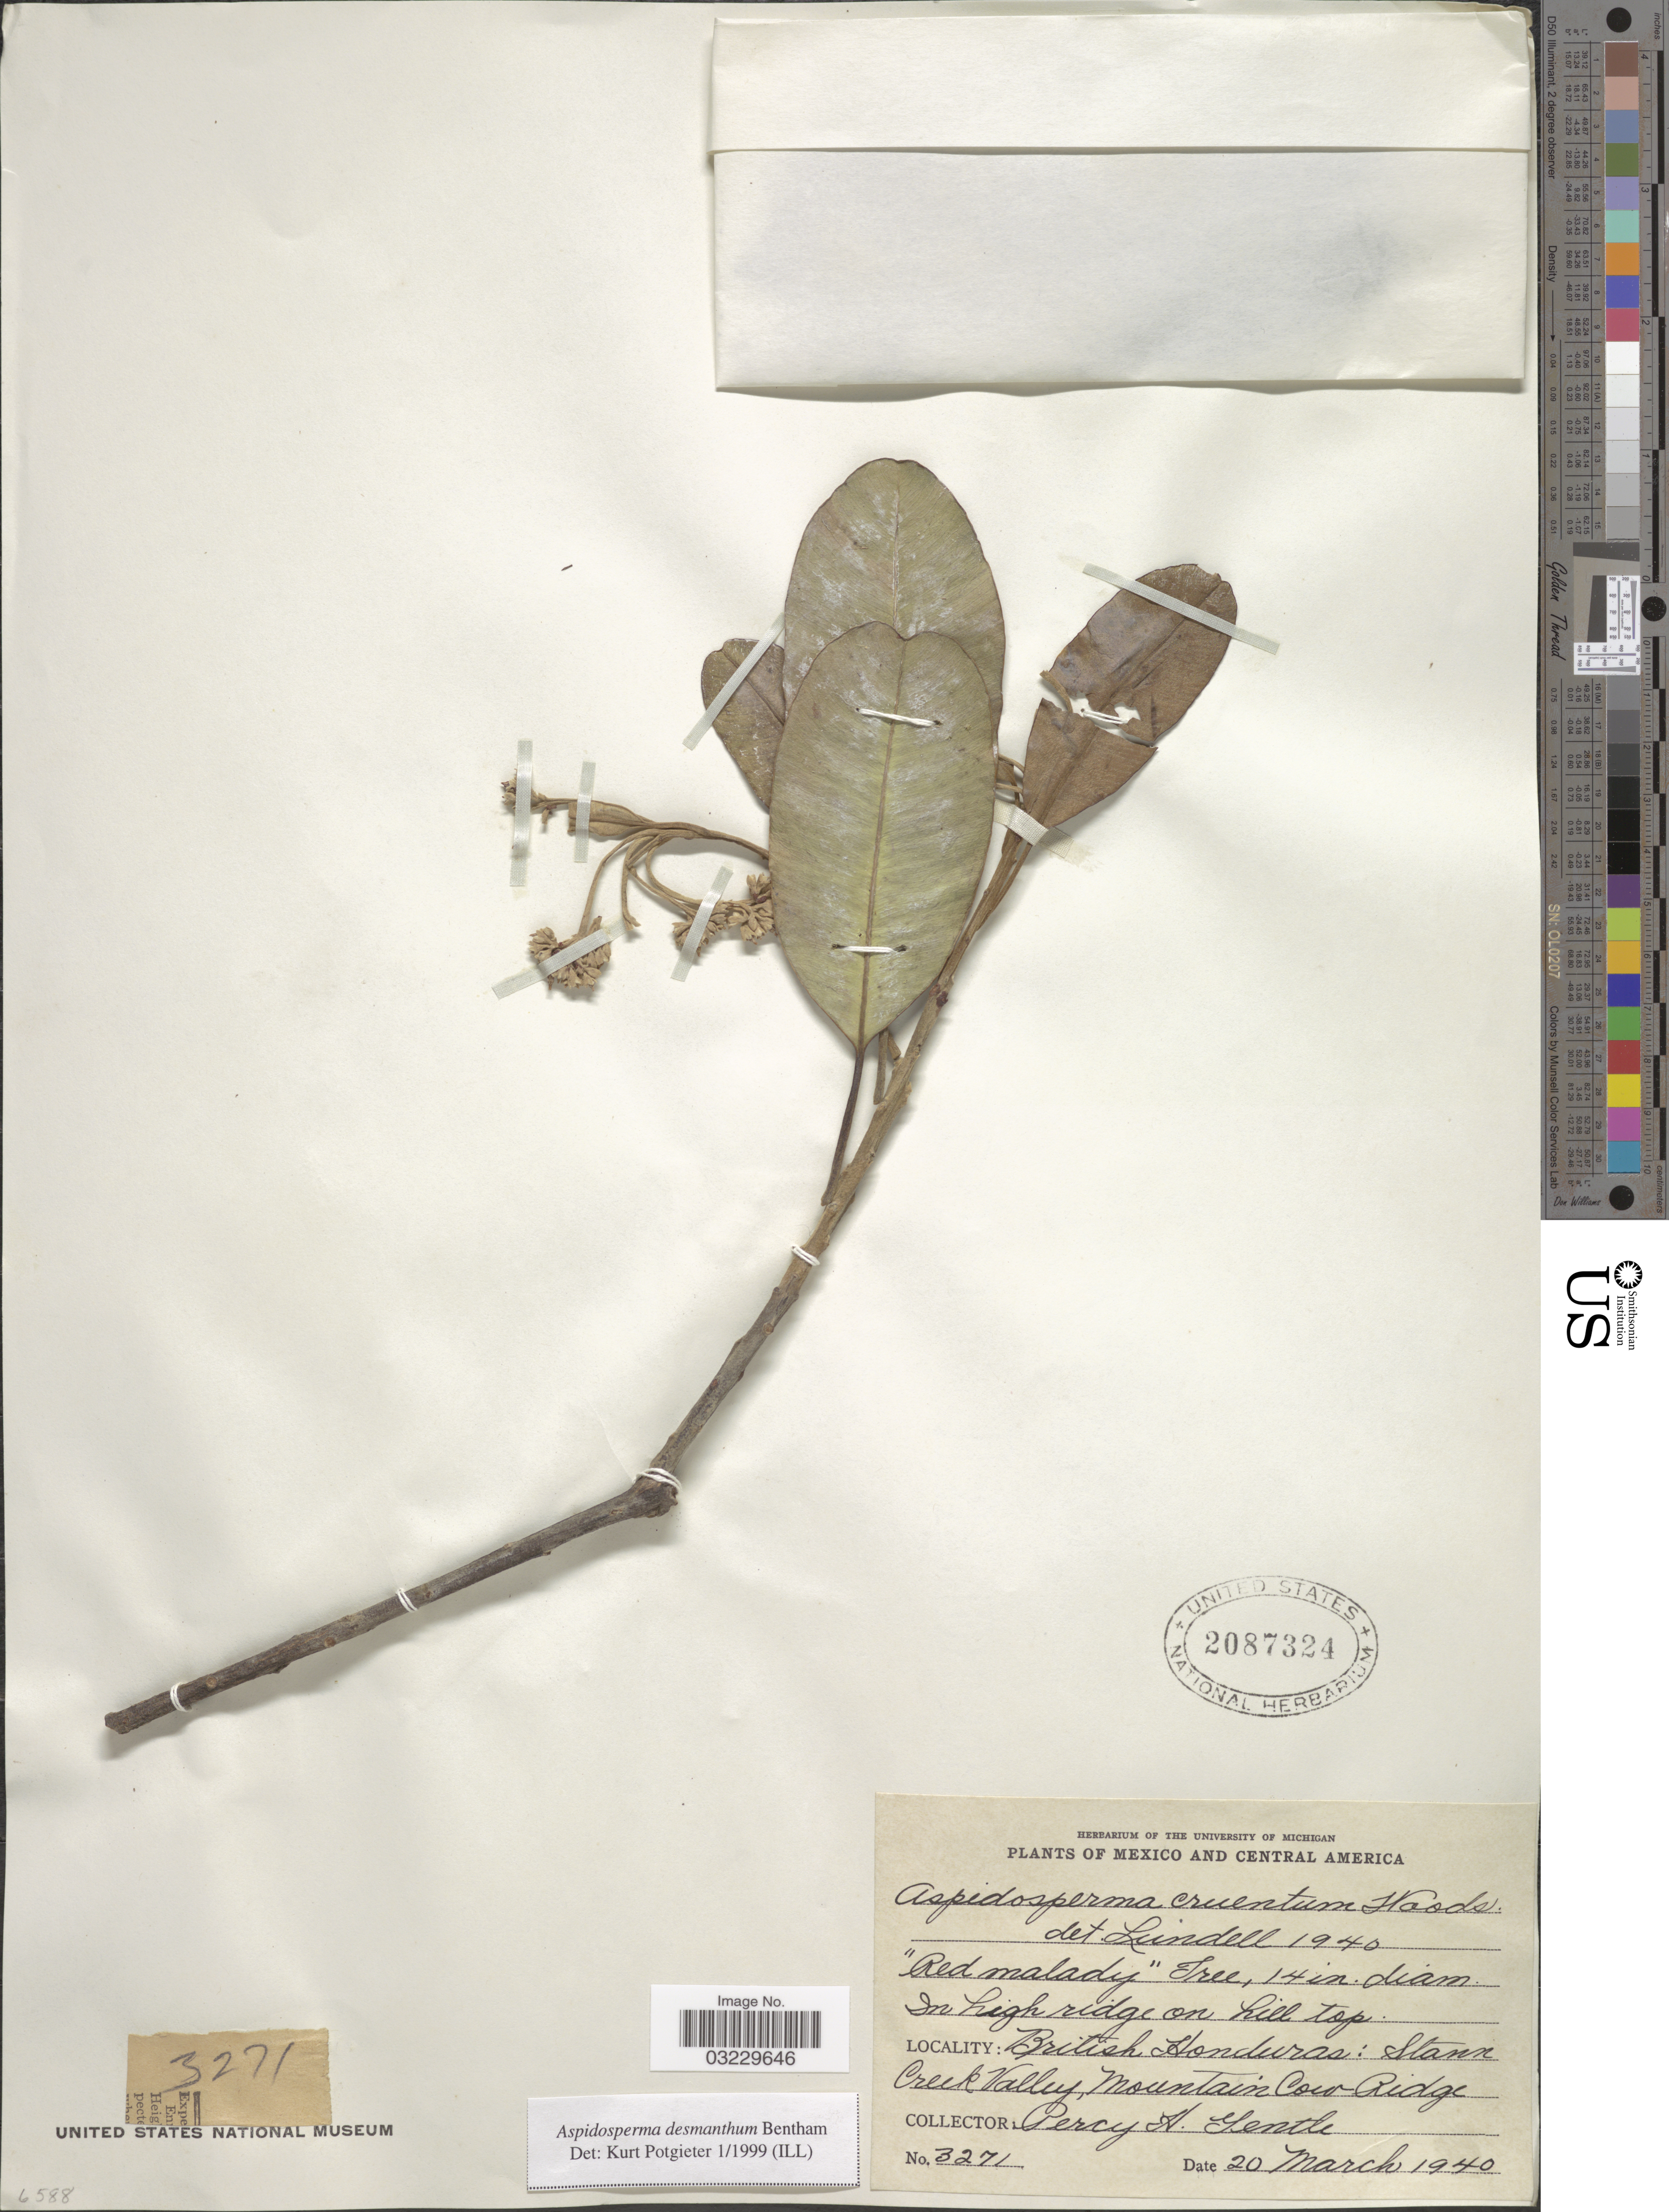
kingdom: Plantae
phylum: Tracheophyta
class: Magnoliopsida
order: Gentianales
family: Apocynaceae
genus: Aspidosperma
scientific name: Aspidosperma desmanthum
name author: Benth. ex Müll. Arg.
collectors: P. H. Gentle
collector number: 3271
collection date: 1940-03-20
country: Belize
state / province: Stann Creek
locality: British Honduras: Stann Creek Valley, Mountain Cow Ridge.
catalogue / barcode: US 2087324